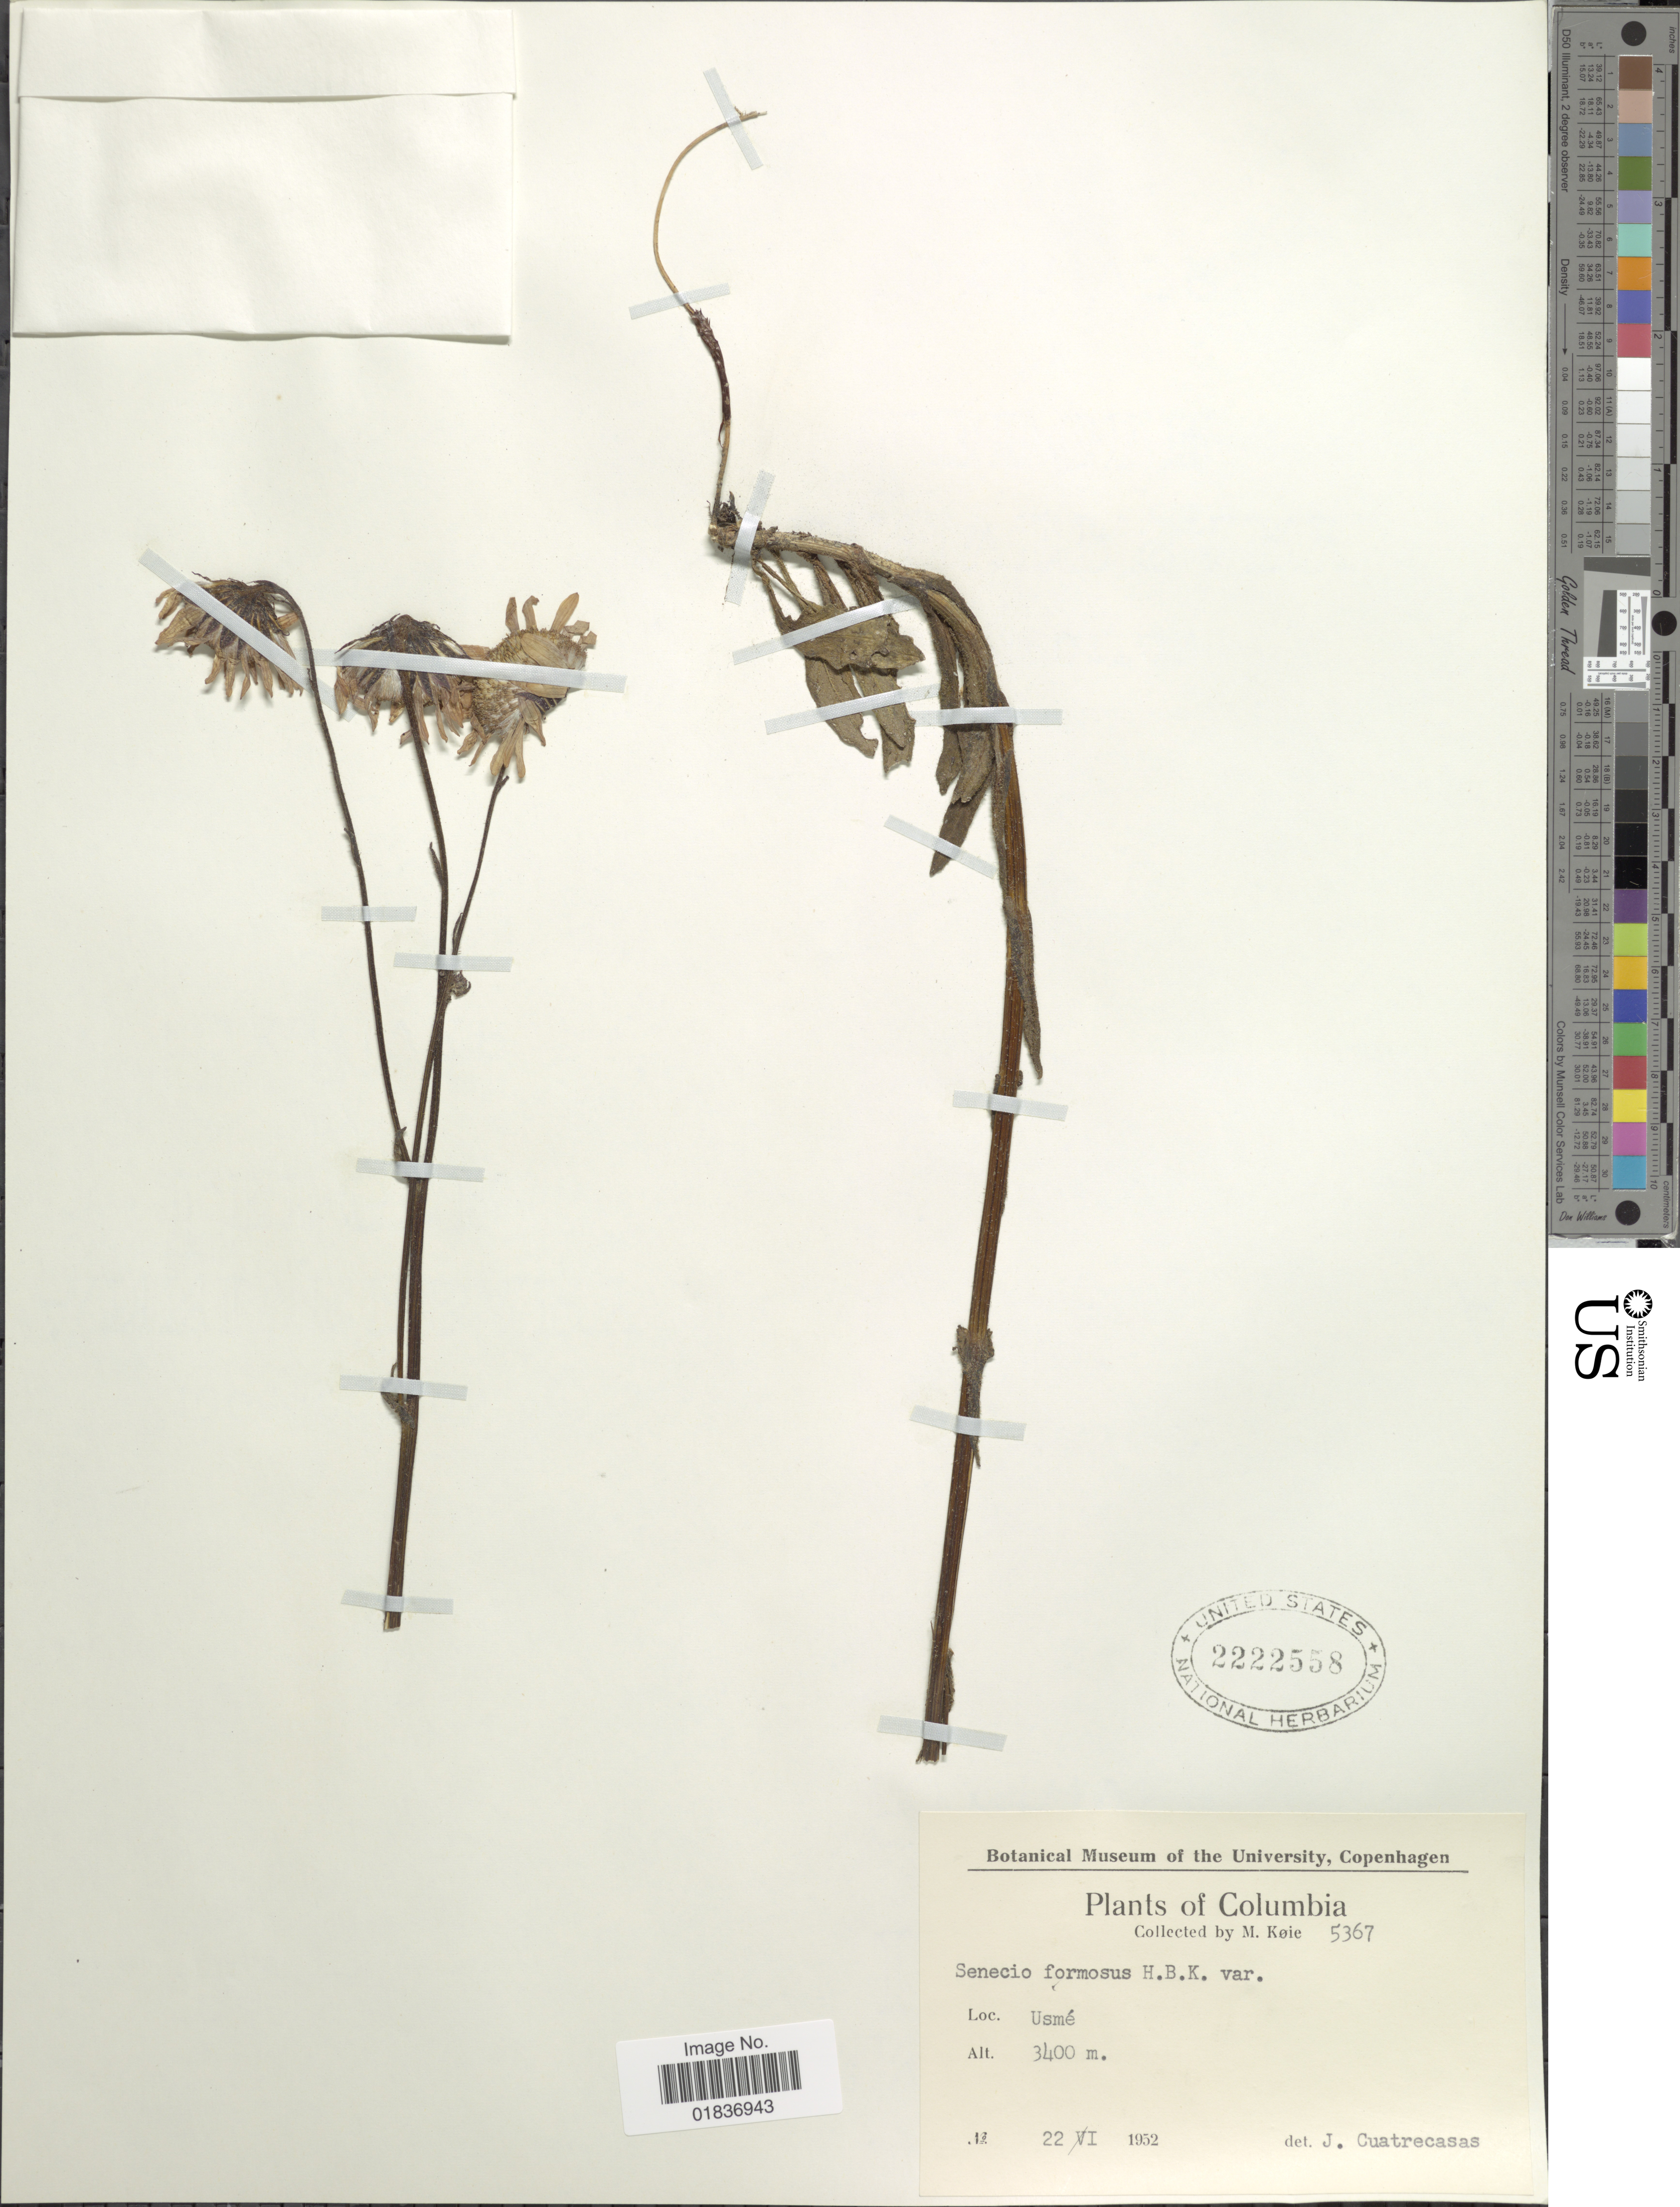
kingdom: Plantae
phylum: Tracheophyta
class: Magnoliopsida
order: Asterales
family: Asteraceae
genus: Senecio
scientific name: Senecio wedglacialis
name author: Cuatrec.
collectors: M. Köie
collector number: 5367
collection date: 1952-06-22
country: Colombia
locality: Usme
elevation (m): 3400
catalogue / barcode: US 2222558